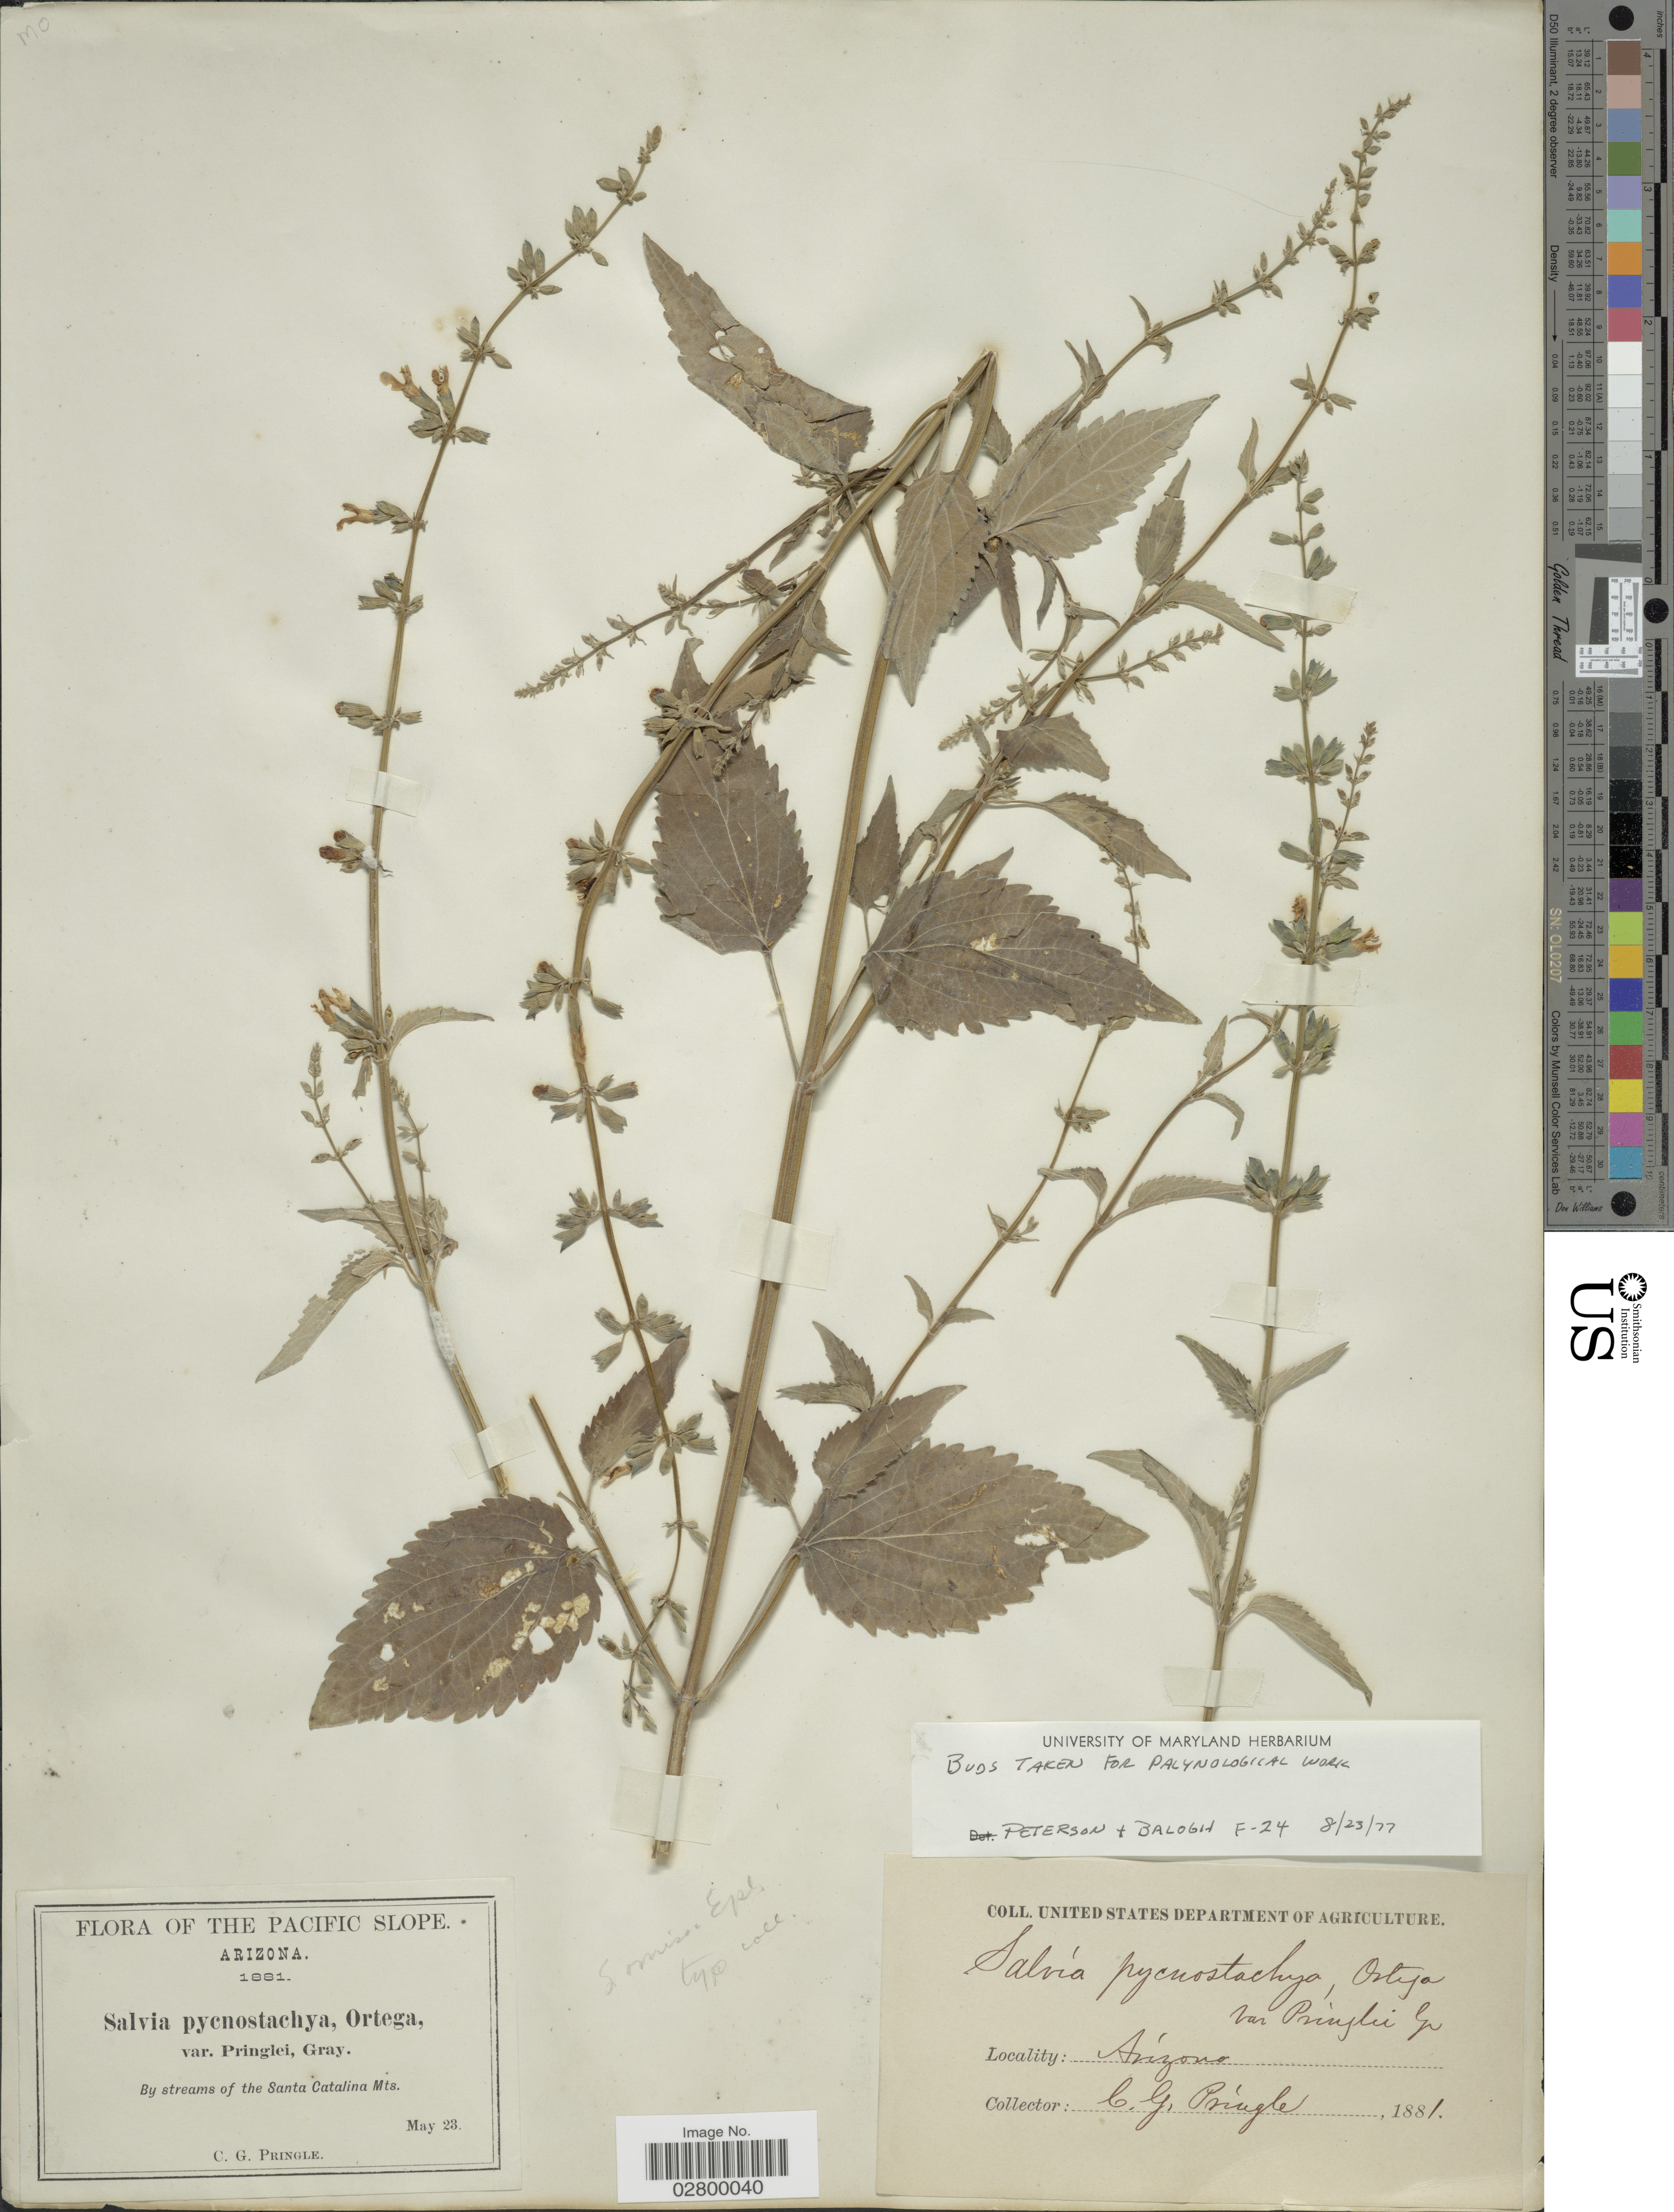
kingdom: Plantae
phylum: Tracheophyta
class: Magnoliopsida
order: Lamiales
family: Lamiaceae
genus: Salvia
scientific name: Salvia amissa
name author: Epling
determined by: Strong, Mark T., (BOT), Smithsonian Institution - National Museum of Natural History (UNITED STATES)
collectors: C. G. Pringle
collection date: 1881-05-23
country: United States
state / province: Arizona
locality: Pacific Slope. By stream of the Santa Catalina Mts.